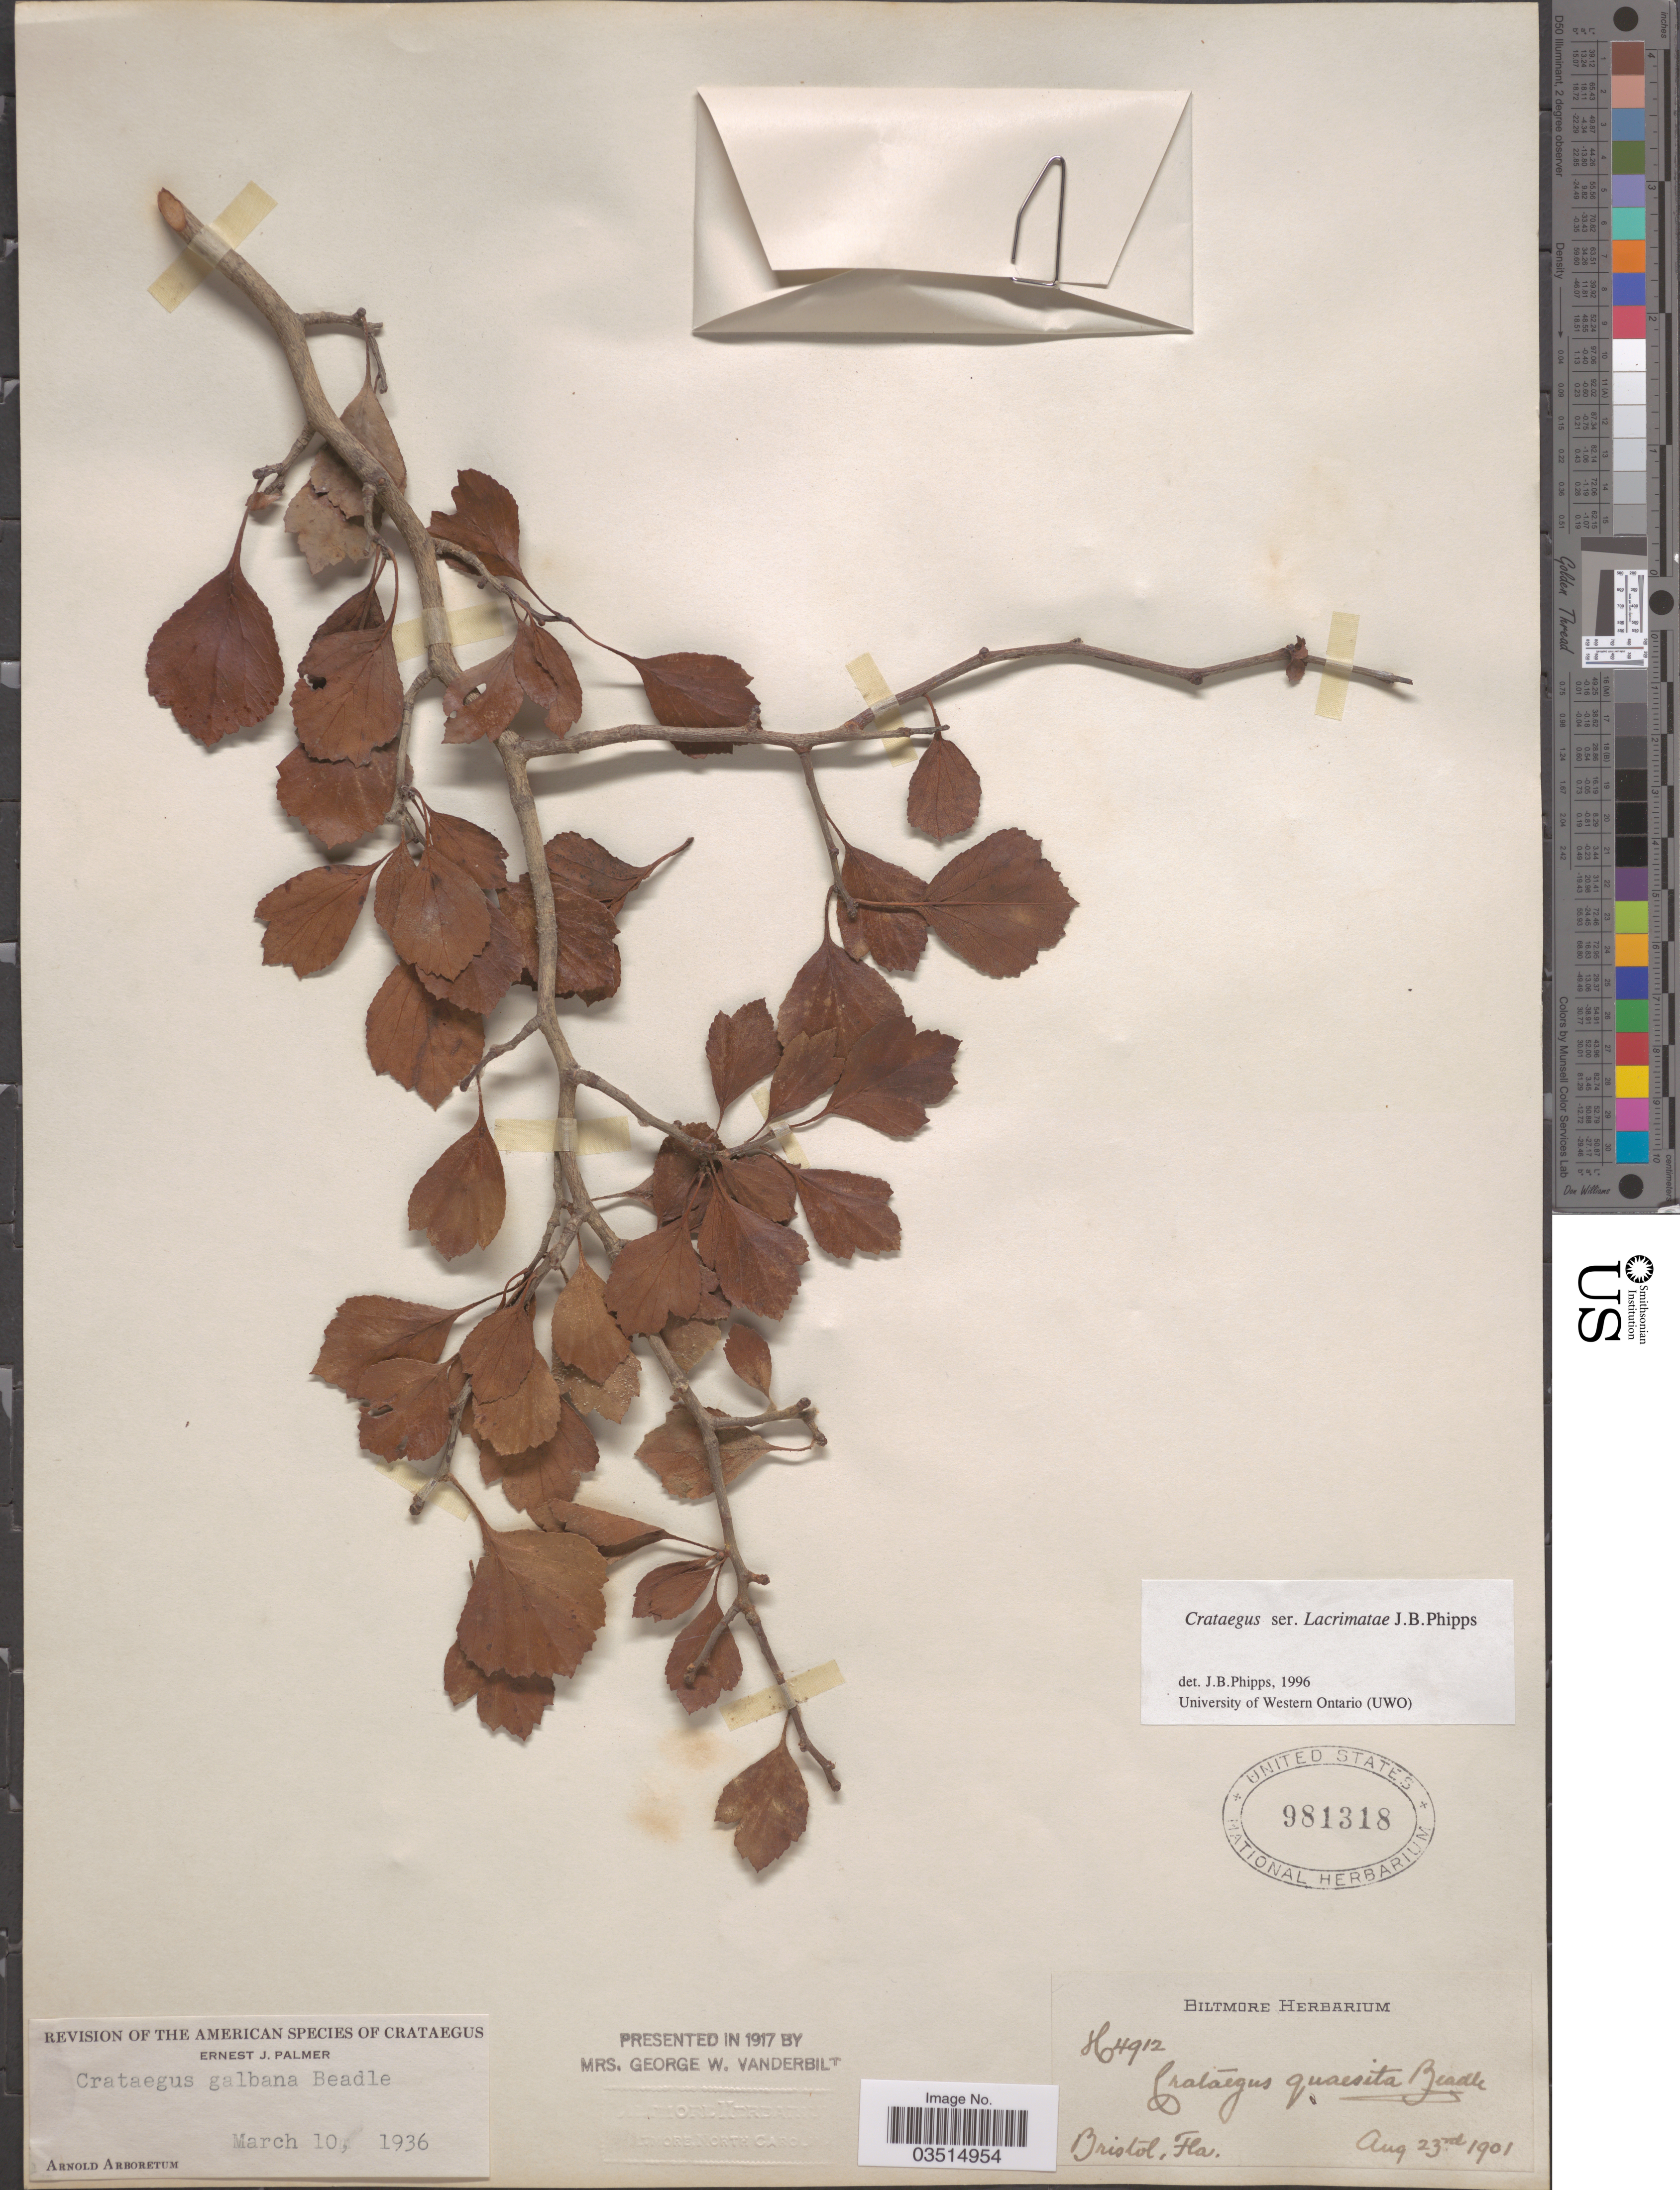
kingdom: Plantae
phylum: Tracheophyta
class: Magnoliopsida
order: Rosales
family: Rosaceae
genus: Crataegus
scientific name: Crataegus galbana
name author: Beadle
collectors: ex herb. Biltmore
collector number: H4912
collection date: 1901-08-23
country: United States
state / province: Florida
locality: Bristol.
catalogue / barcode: US 981318